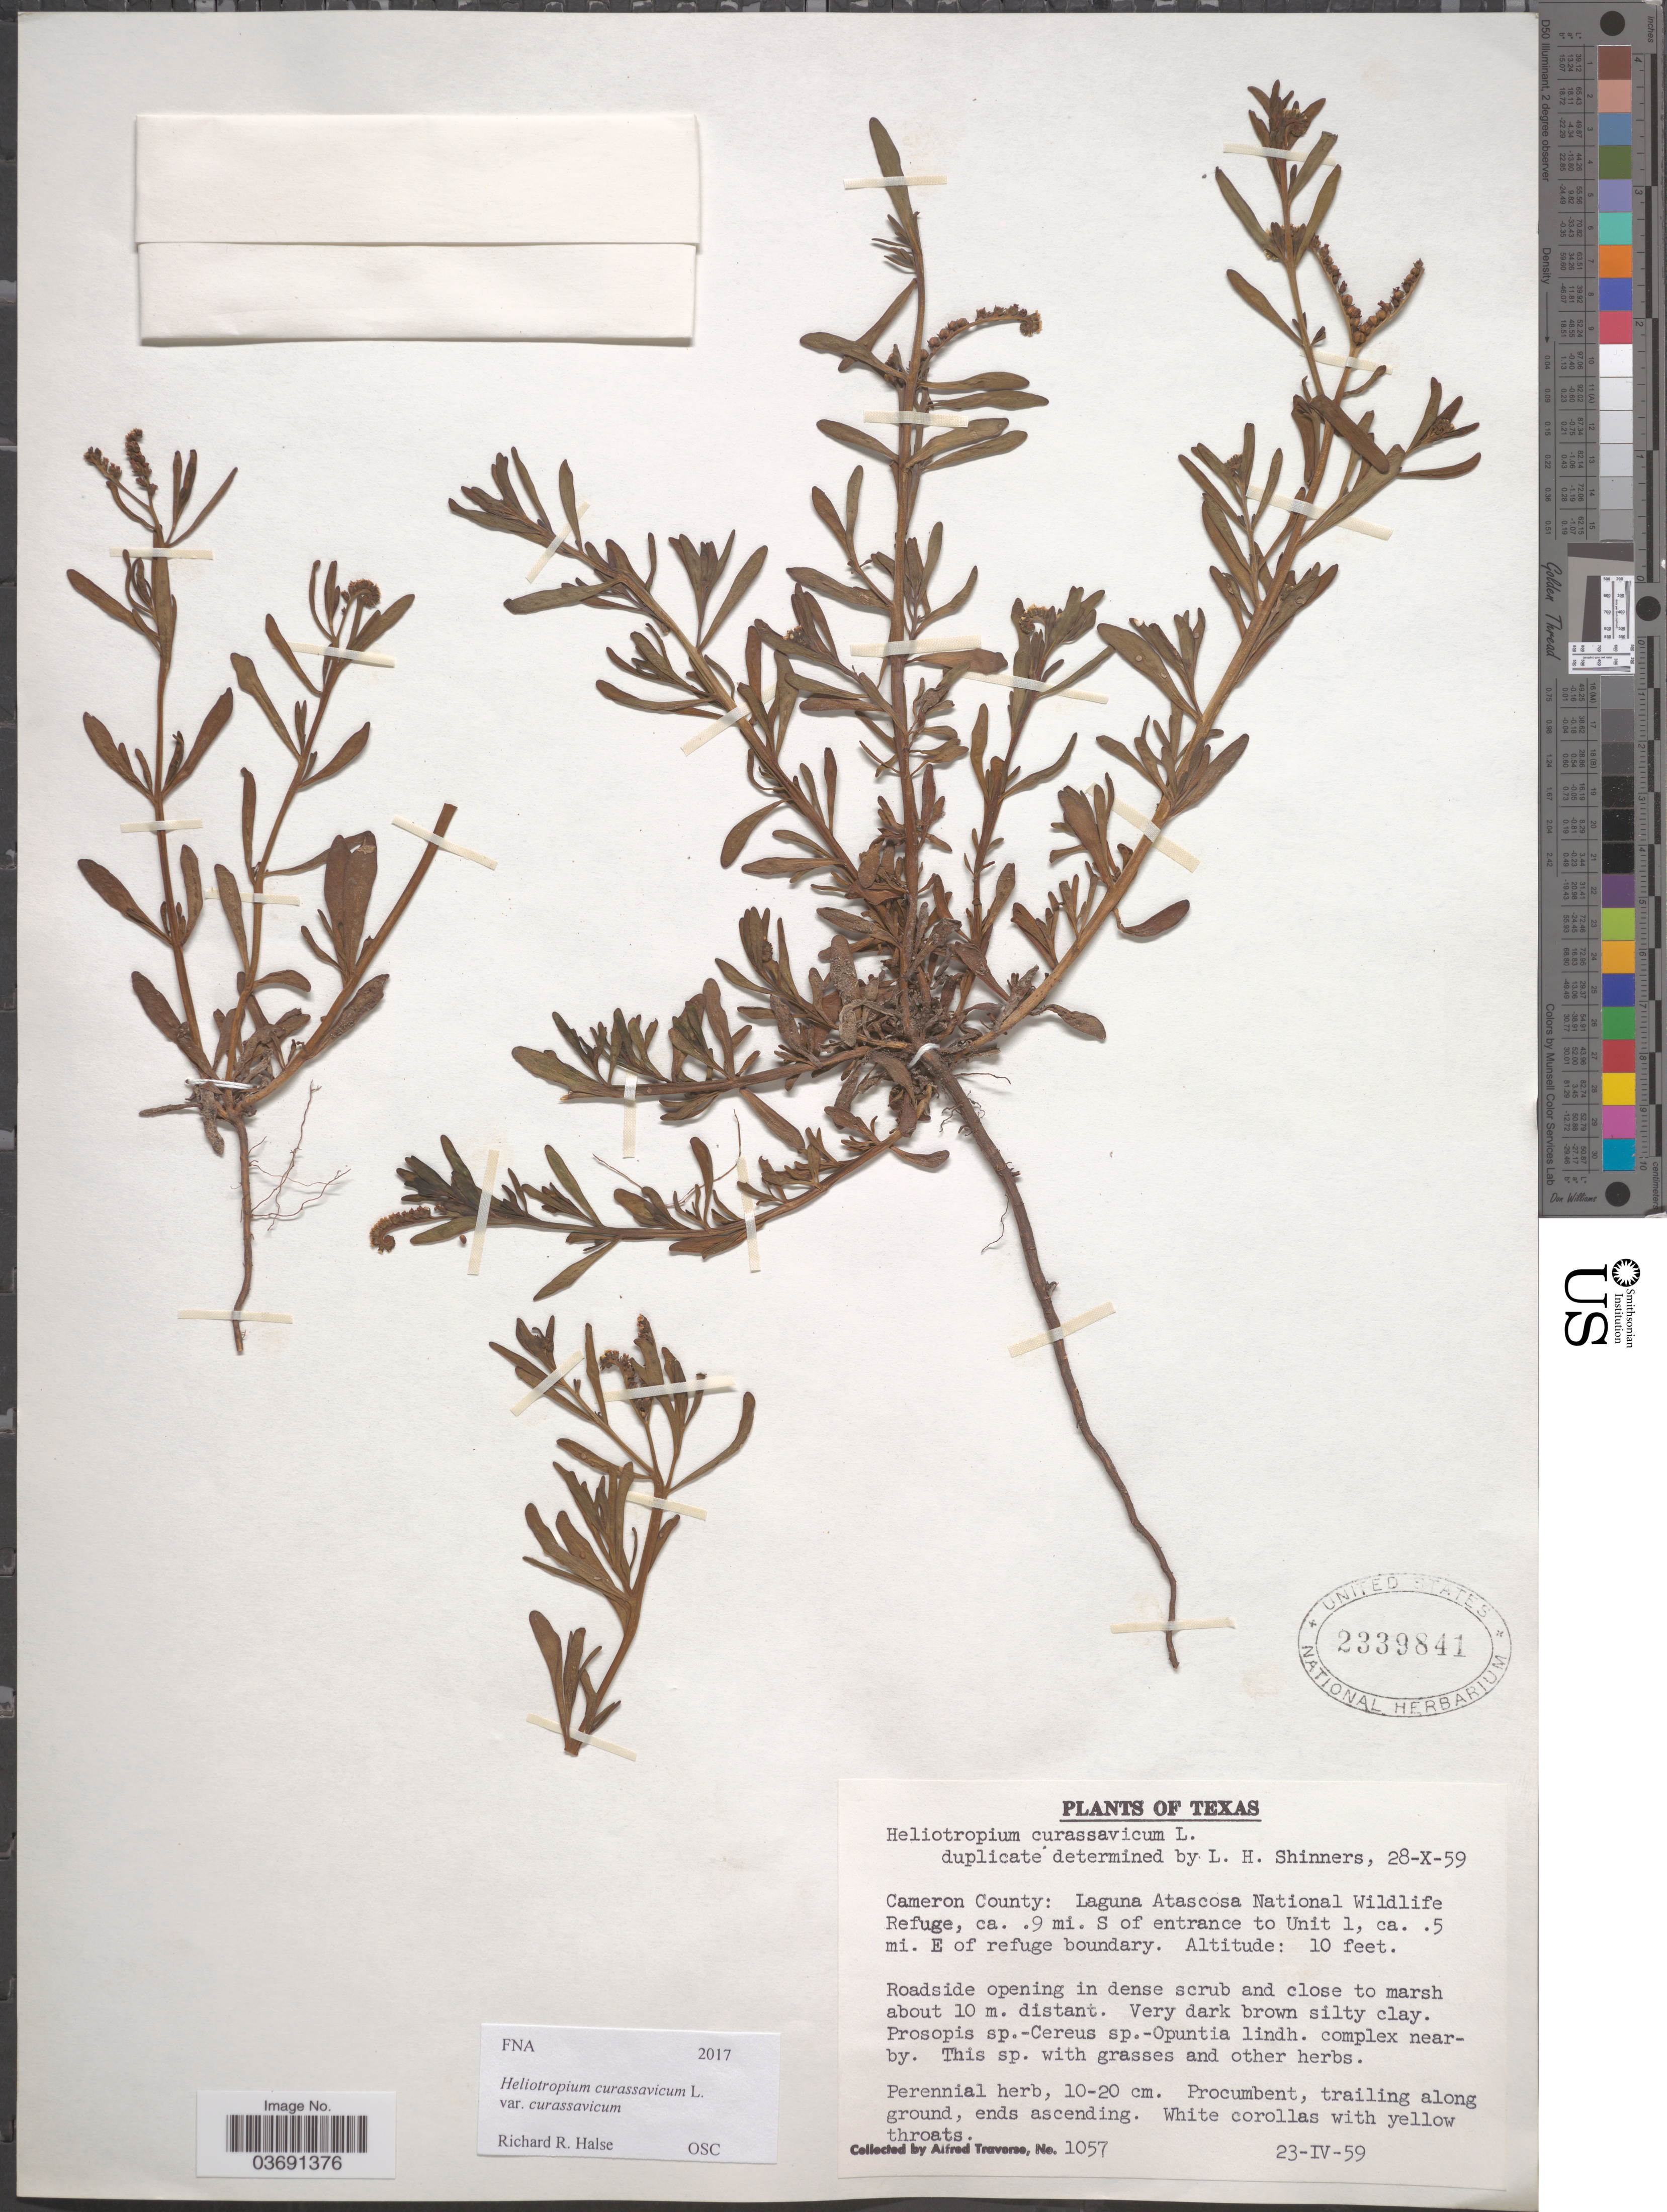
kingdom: Plantae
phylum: Tracheophyta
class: Magnoliopsida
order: Boraginales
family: Heliotropiaceae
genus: Heliotropium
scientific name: Heliotropium curassavicum var. curassavicum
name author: L.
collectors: A. Traverse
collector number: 1057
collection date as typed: Transcribed d/m/y: 23/4/59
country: United States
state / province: Texas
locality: Cameron County: Laguna Atascosa National Wildlife Refuge, ca. 9 mi. S of entrance to Unit 1, ca. 5 mi. E of refuge boundary.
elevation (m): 3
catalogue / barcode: US 2339841